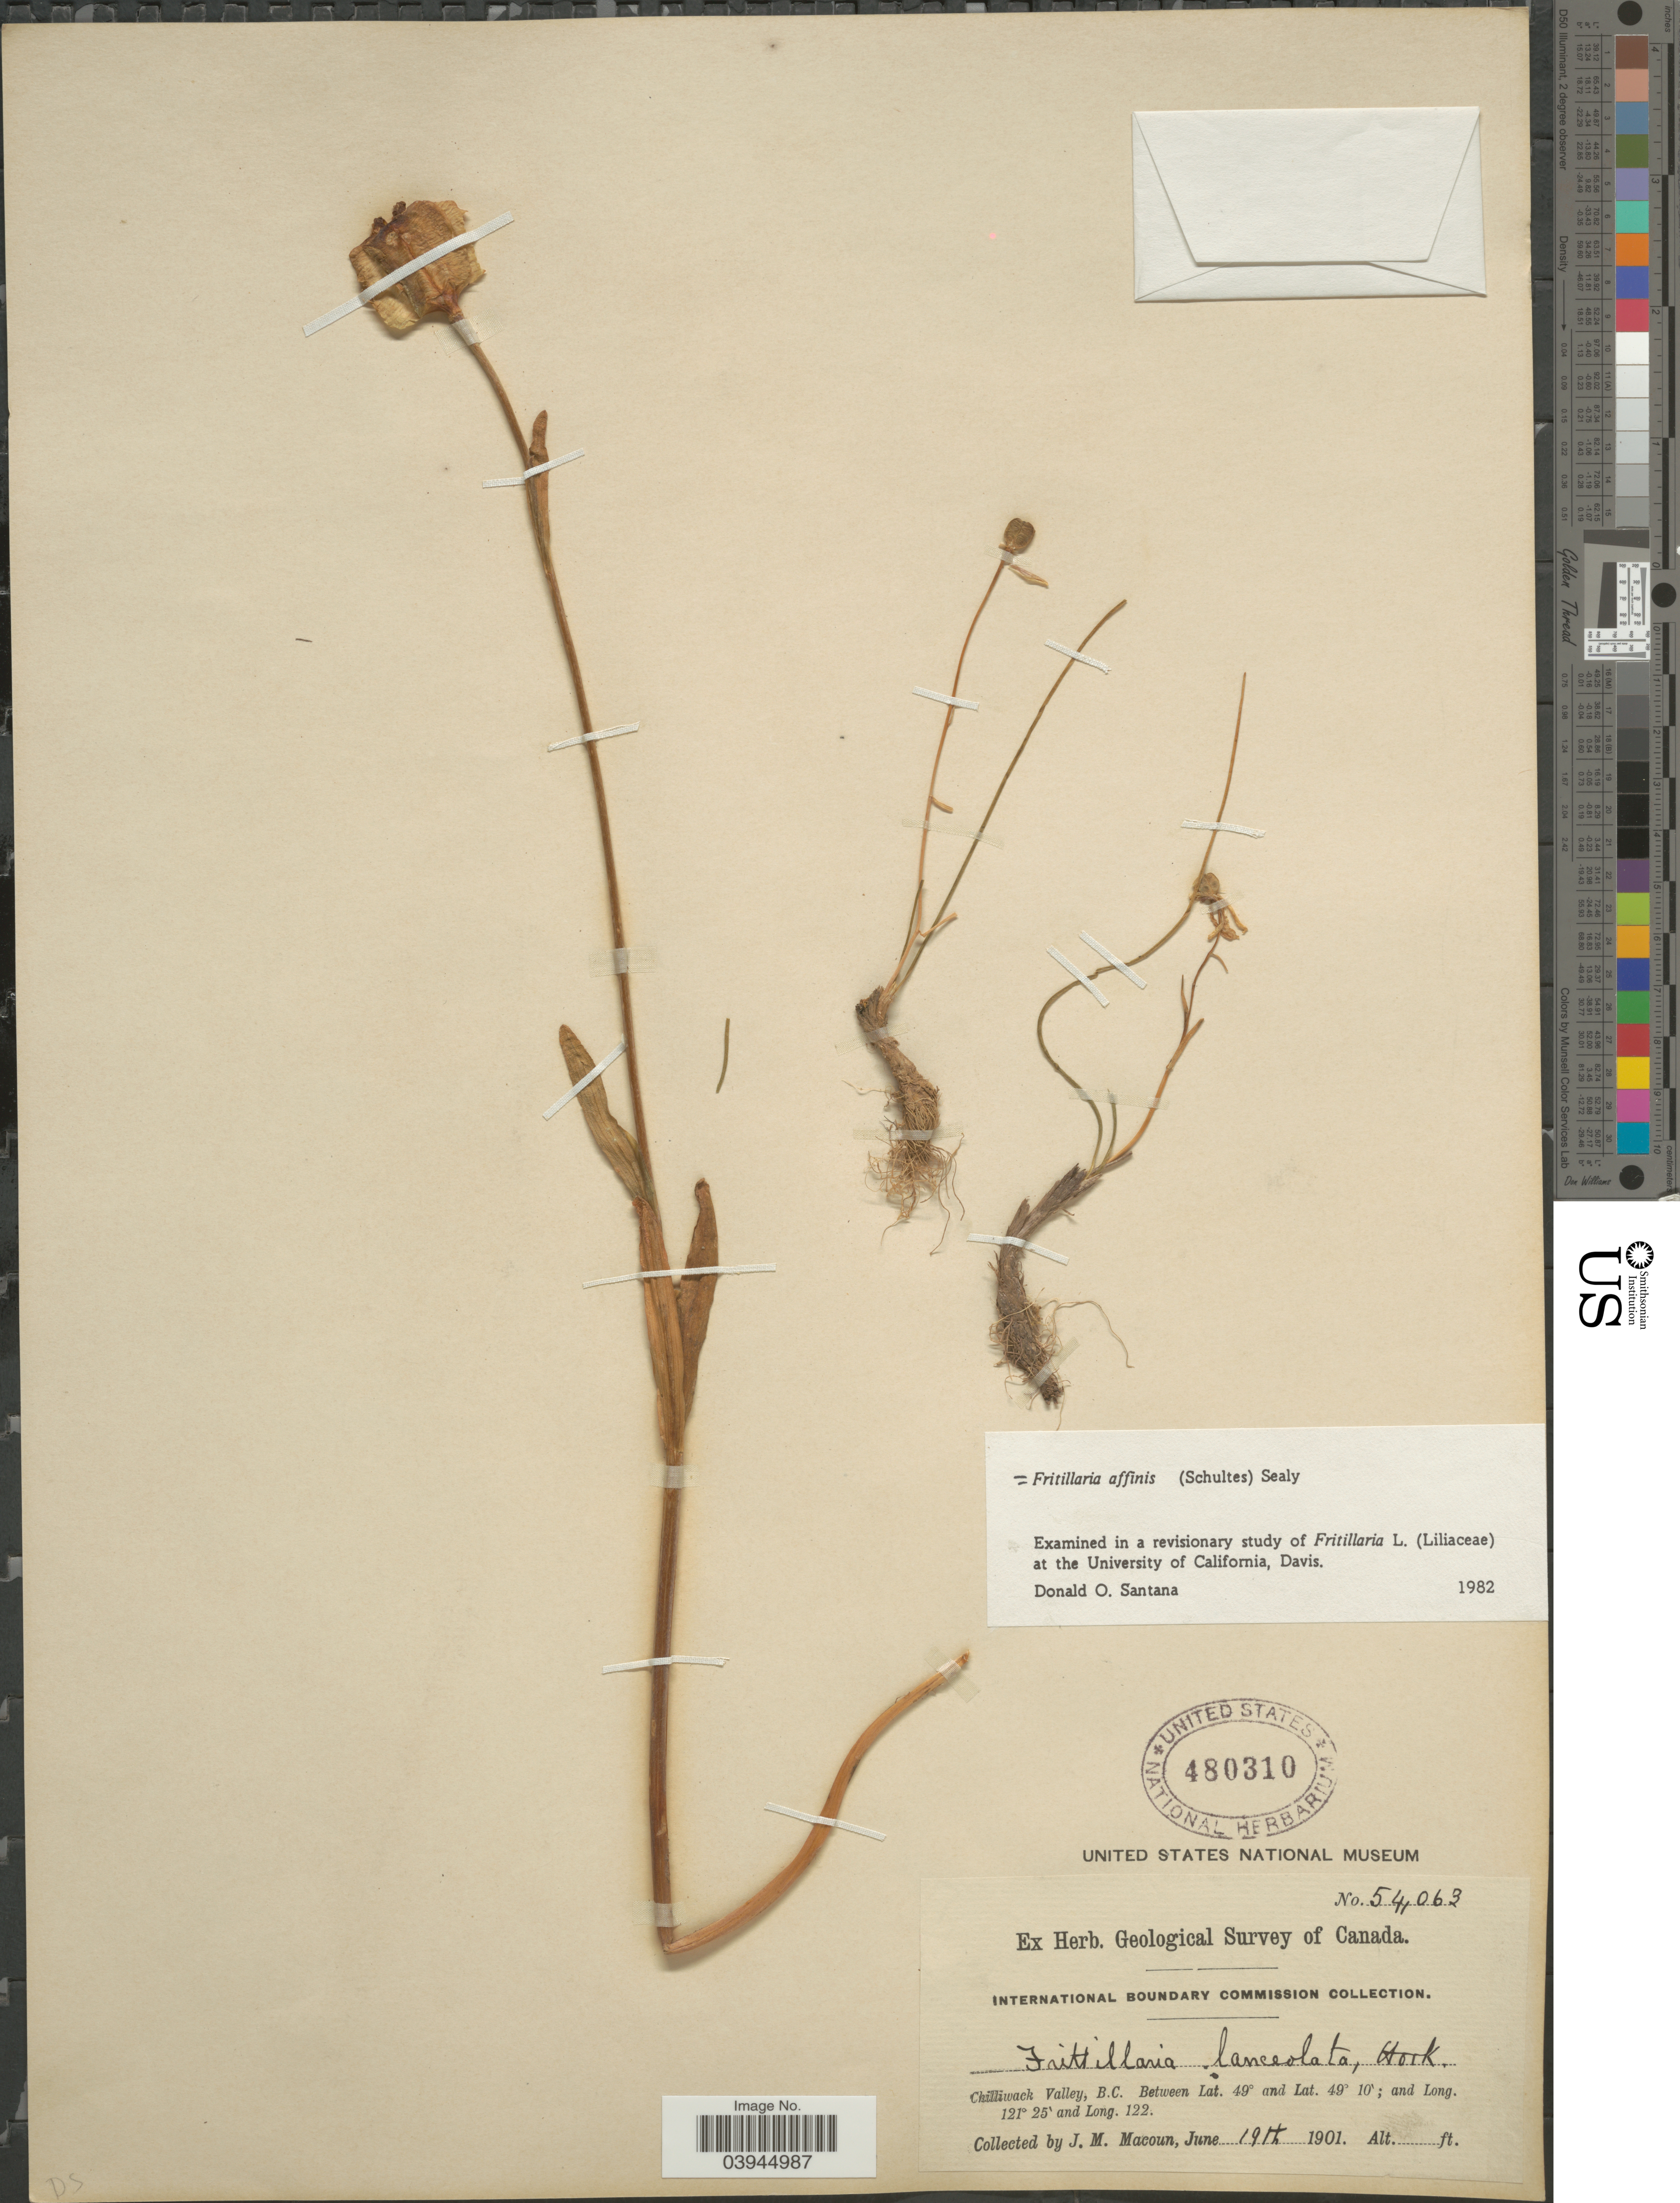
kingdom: Plantae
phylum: Tracheophyta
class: Liliopsida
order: Liliales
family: Liliaceae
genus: Fritillaria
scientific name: Fritillaria affinis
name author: (Schult. & Schult. f.) Sealy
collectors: J. M. Macoun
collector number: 54063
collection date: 1901-06-19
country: Canada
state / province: British Columbia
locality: Chilliwack Valley.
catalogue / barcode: US 480310